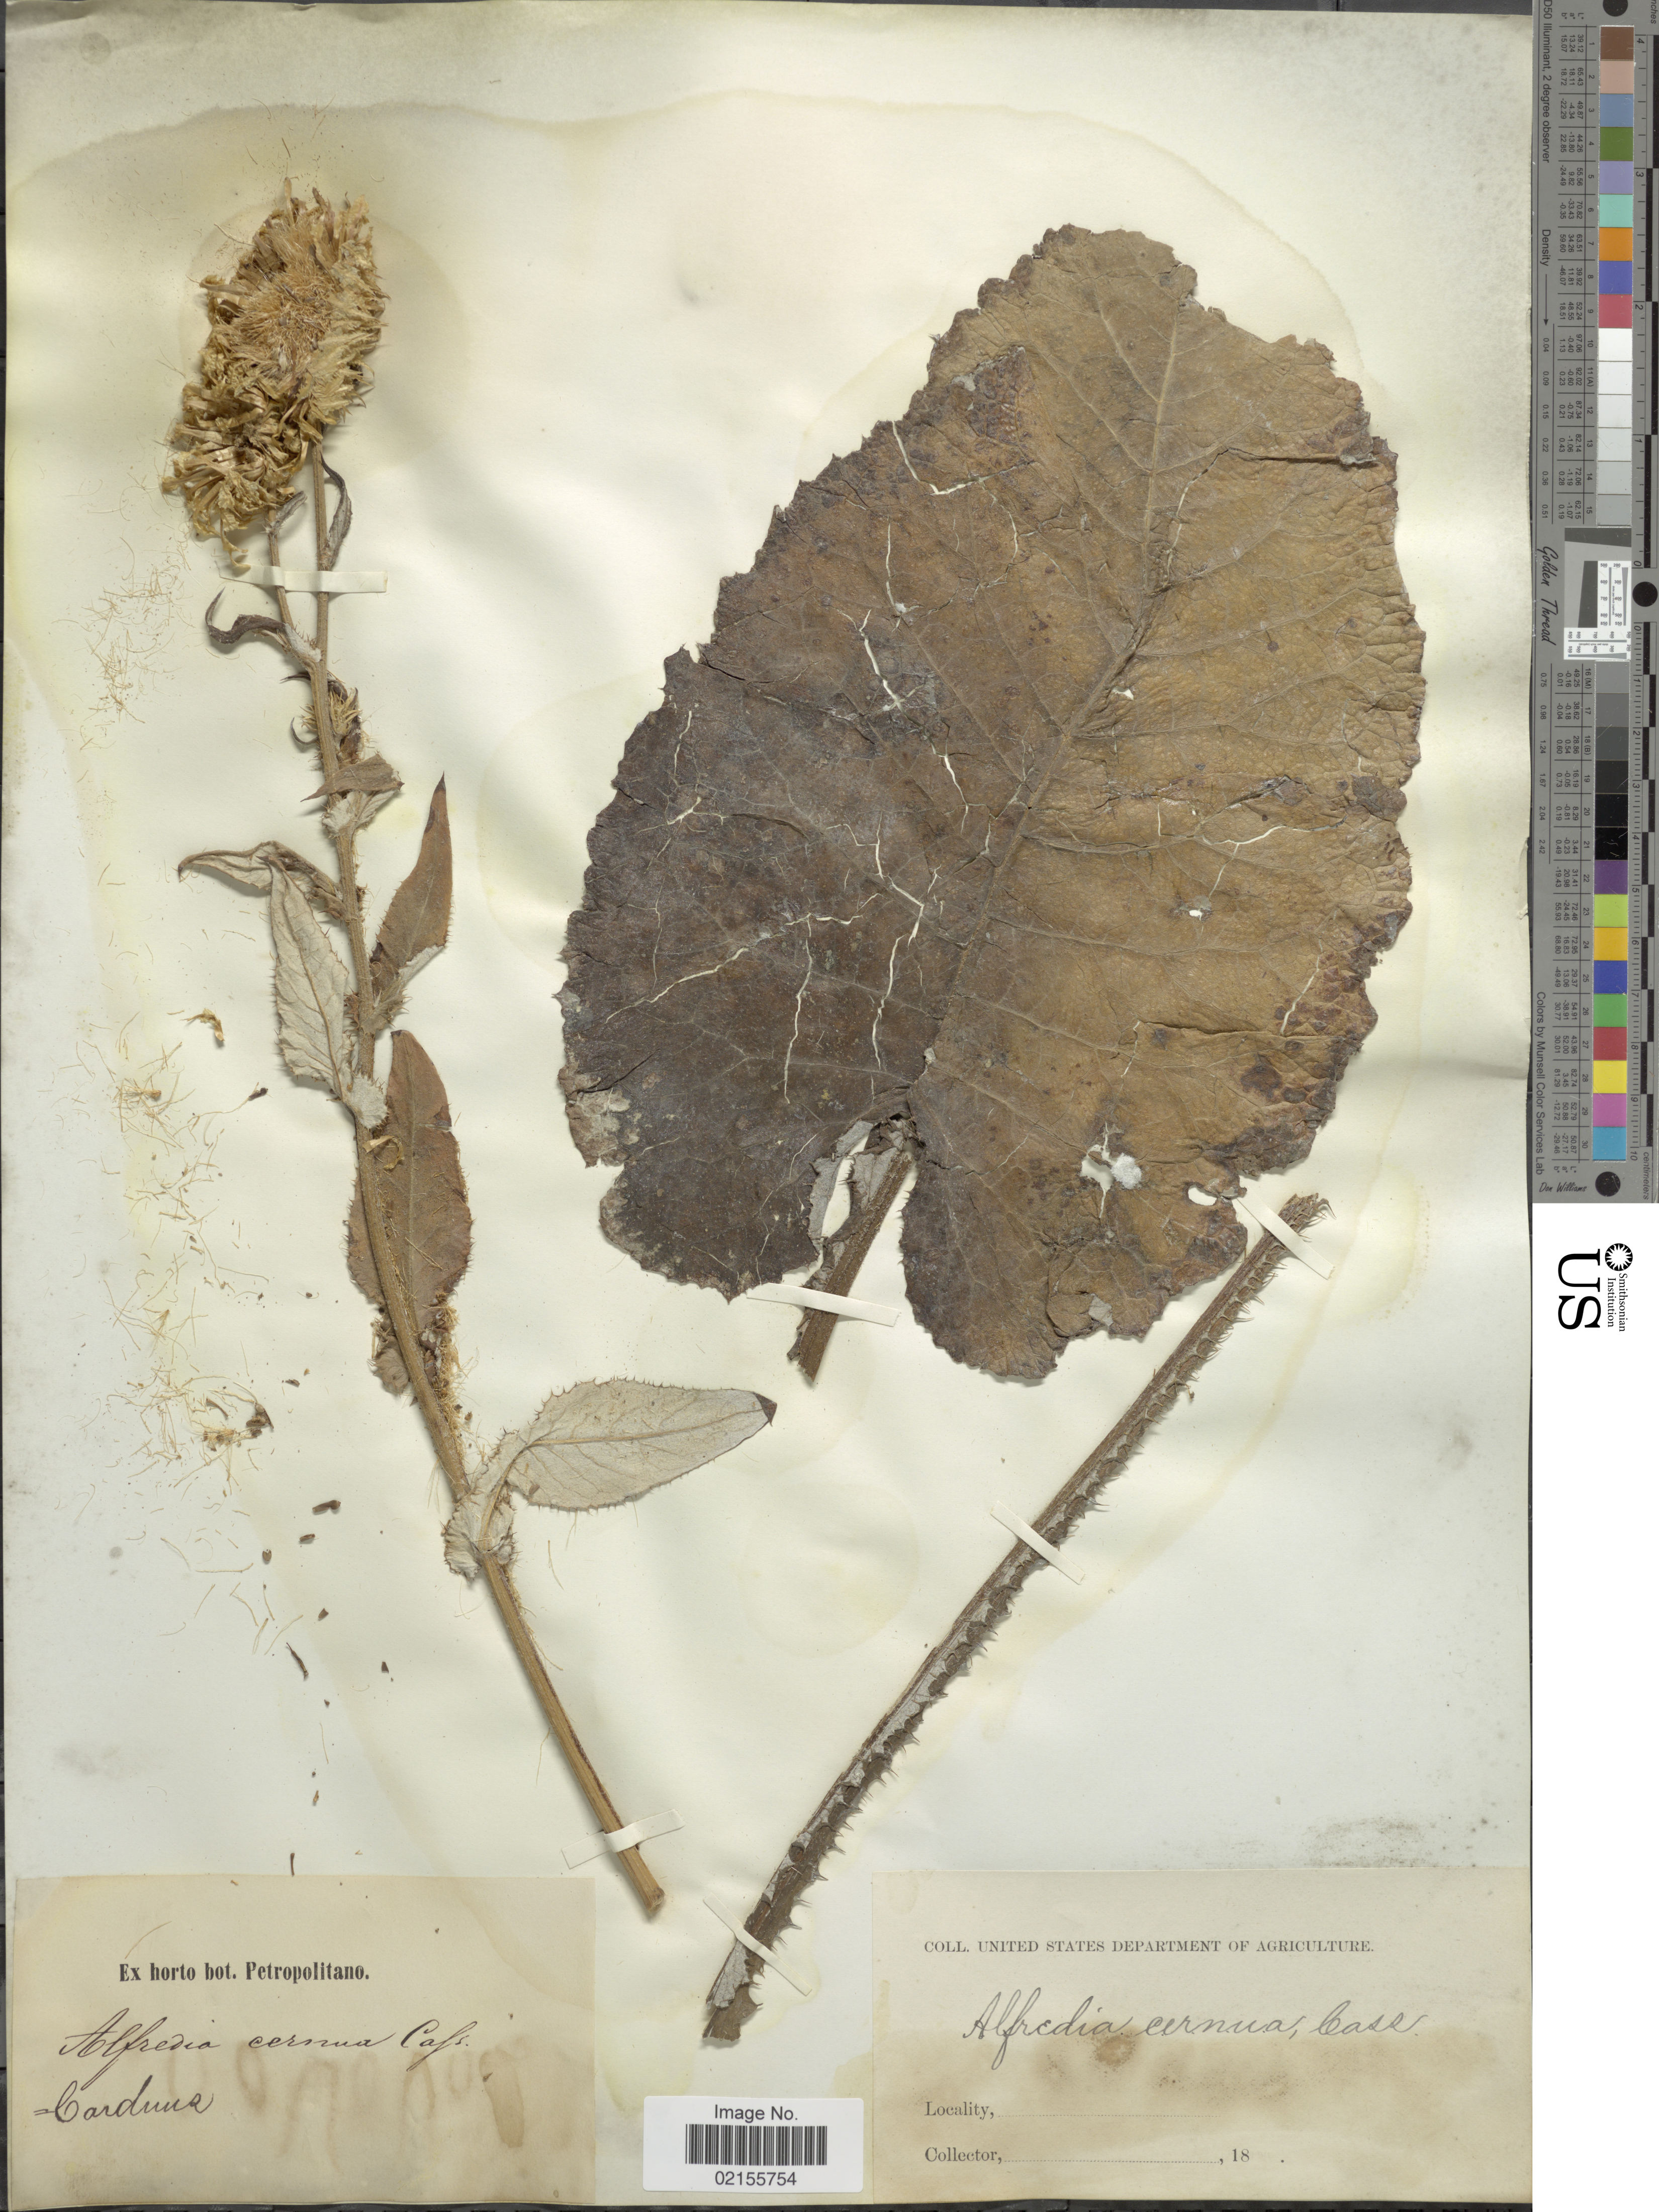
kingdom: Plantae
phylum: Tracheophyta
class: Magnoliopsida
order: Asterales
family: Asteraceae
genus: Carduus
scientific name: Carduus cernuus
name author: Cass.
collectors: ex Horto Bot. Petropolitano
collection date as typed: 18